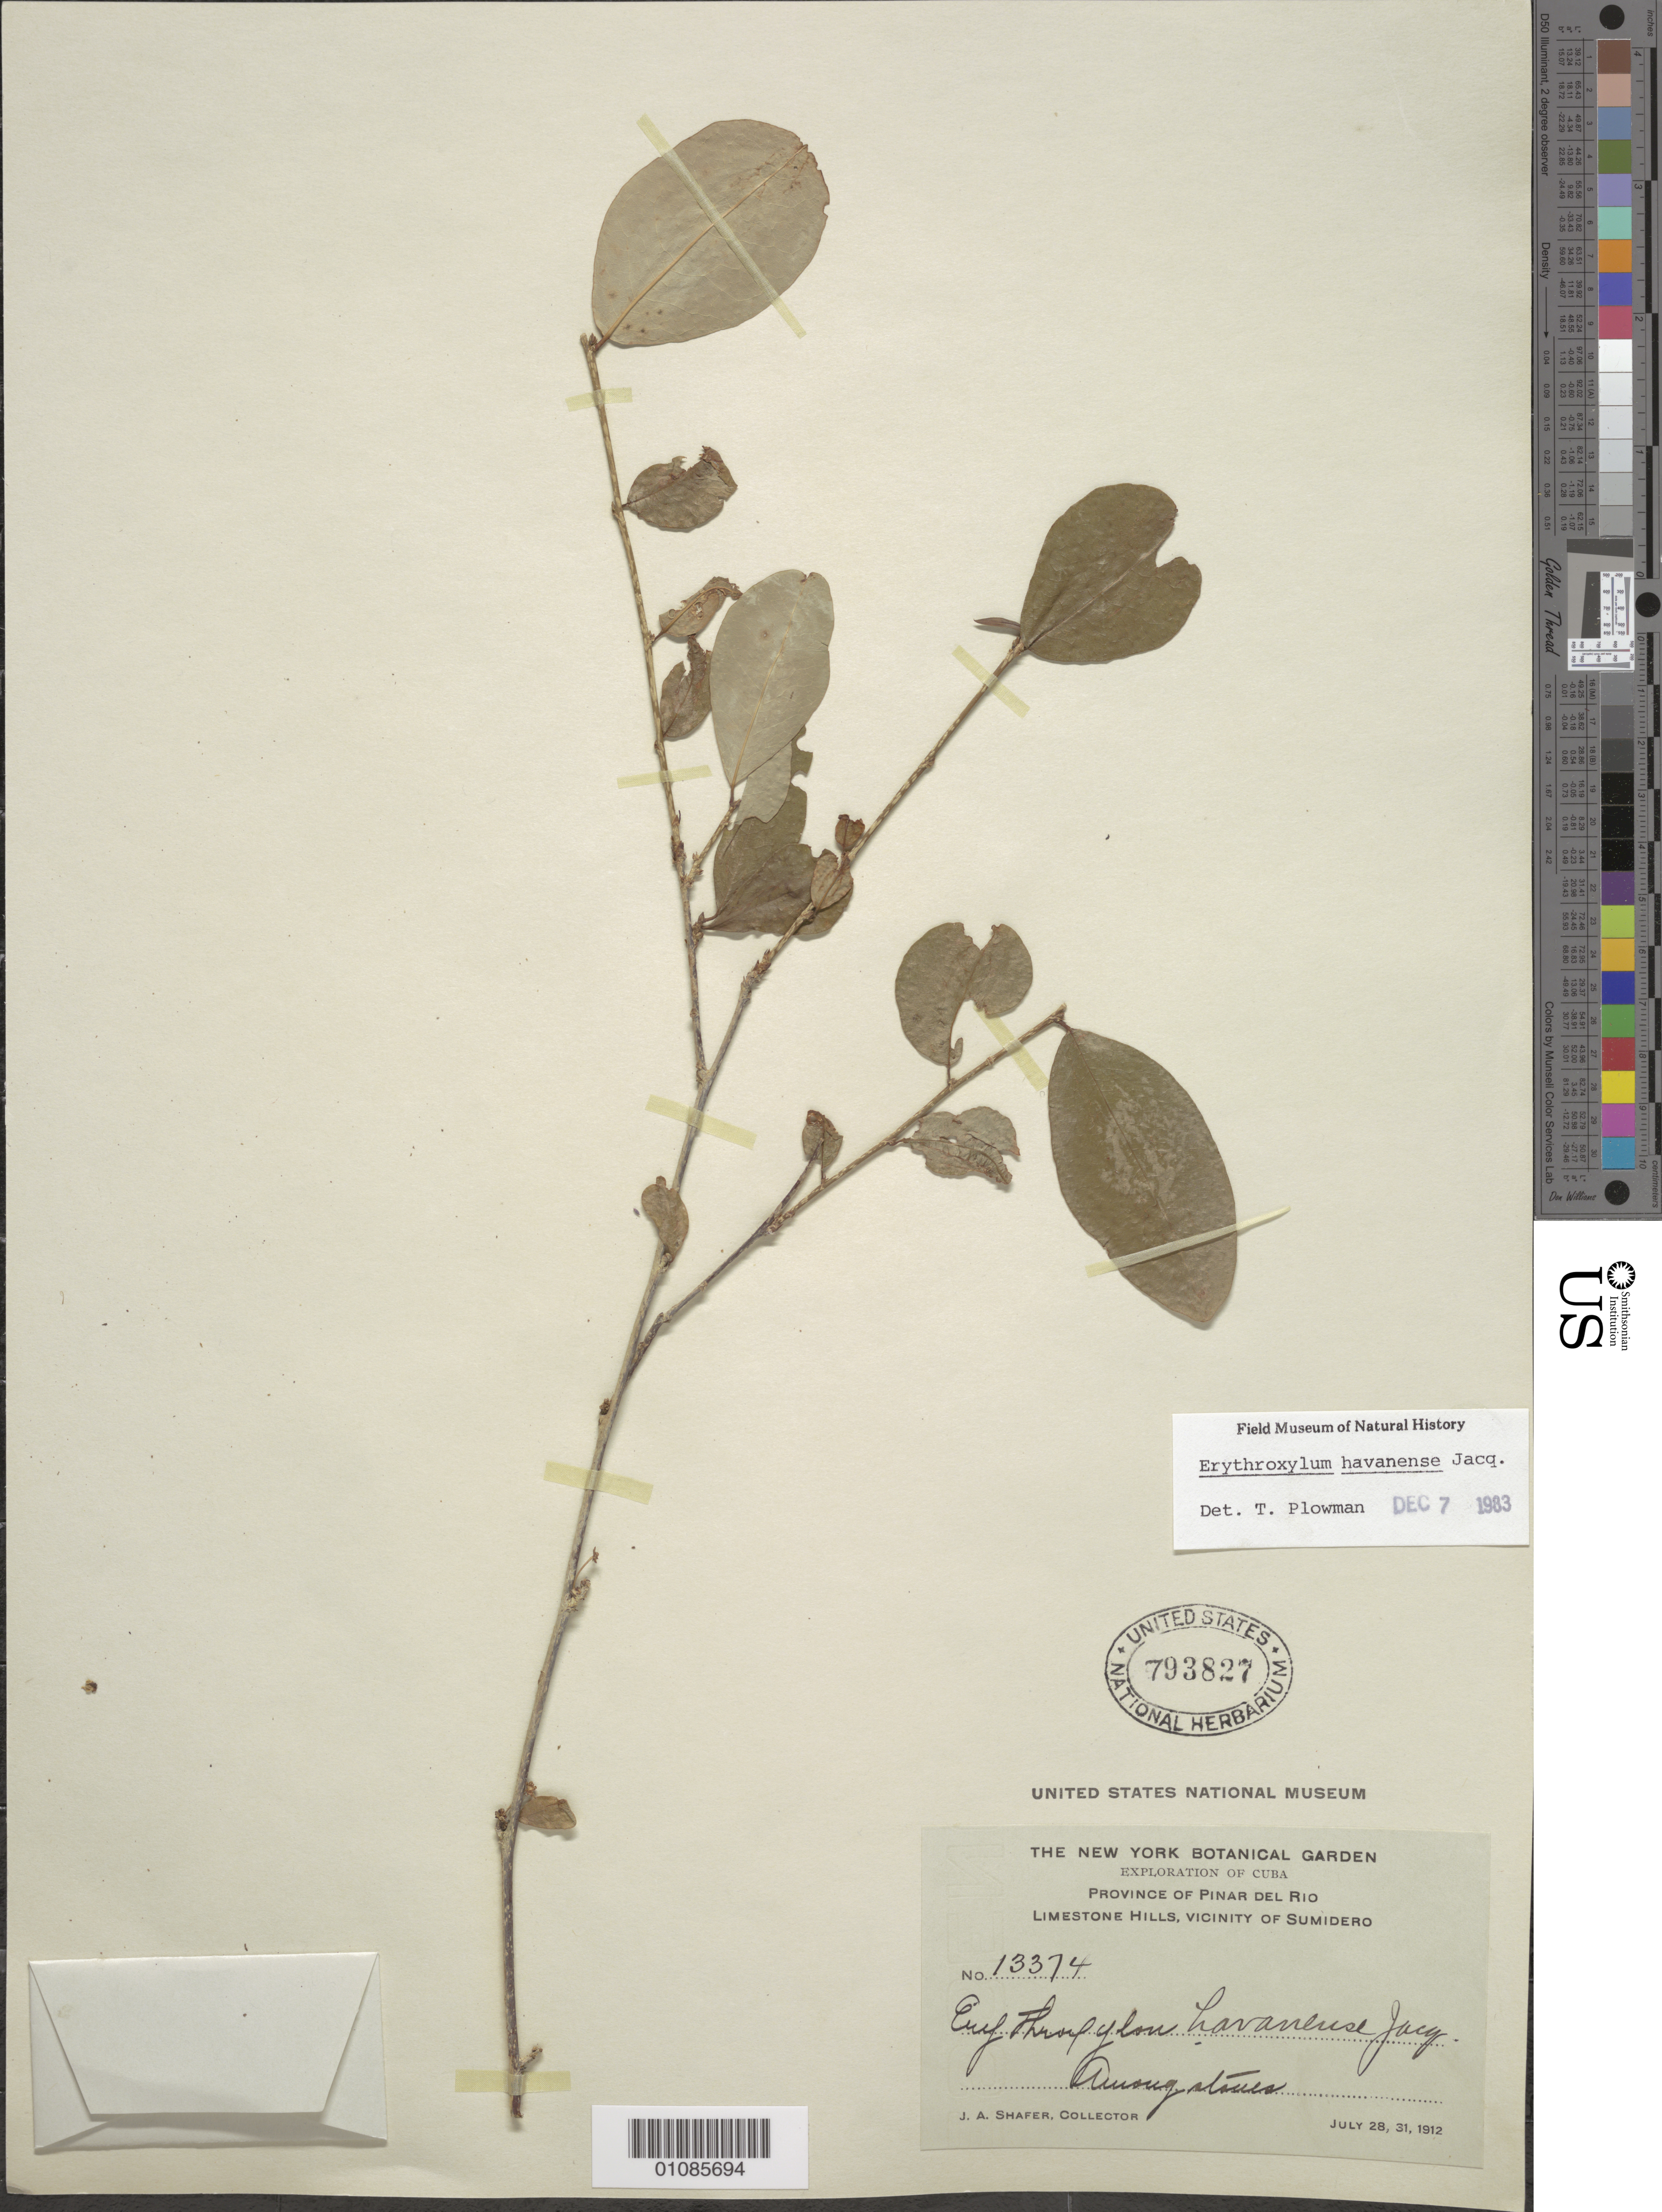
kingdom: Plantae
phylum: Tracheophyta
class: Magnoliopsida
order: Malpighiales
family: Erythroxylaceae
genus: Erythroxylum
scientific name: Erythroxylum havanense var. havanense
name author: Jacq.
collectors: J. A. Shafer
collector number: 13374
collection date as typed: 28 Jul 1912 and 31 Jul 1912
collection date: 1912-07-28,1912-07-31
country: Cuba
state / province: Pinar del Rio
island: Cuba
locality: Pinar del Rio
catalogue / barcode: US 793827